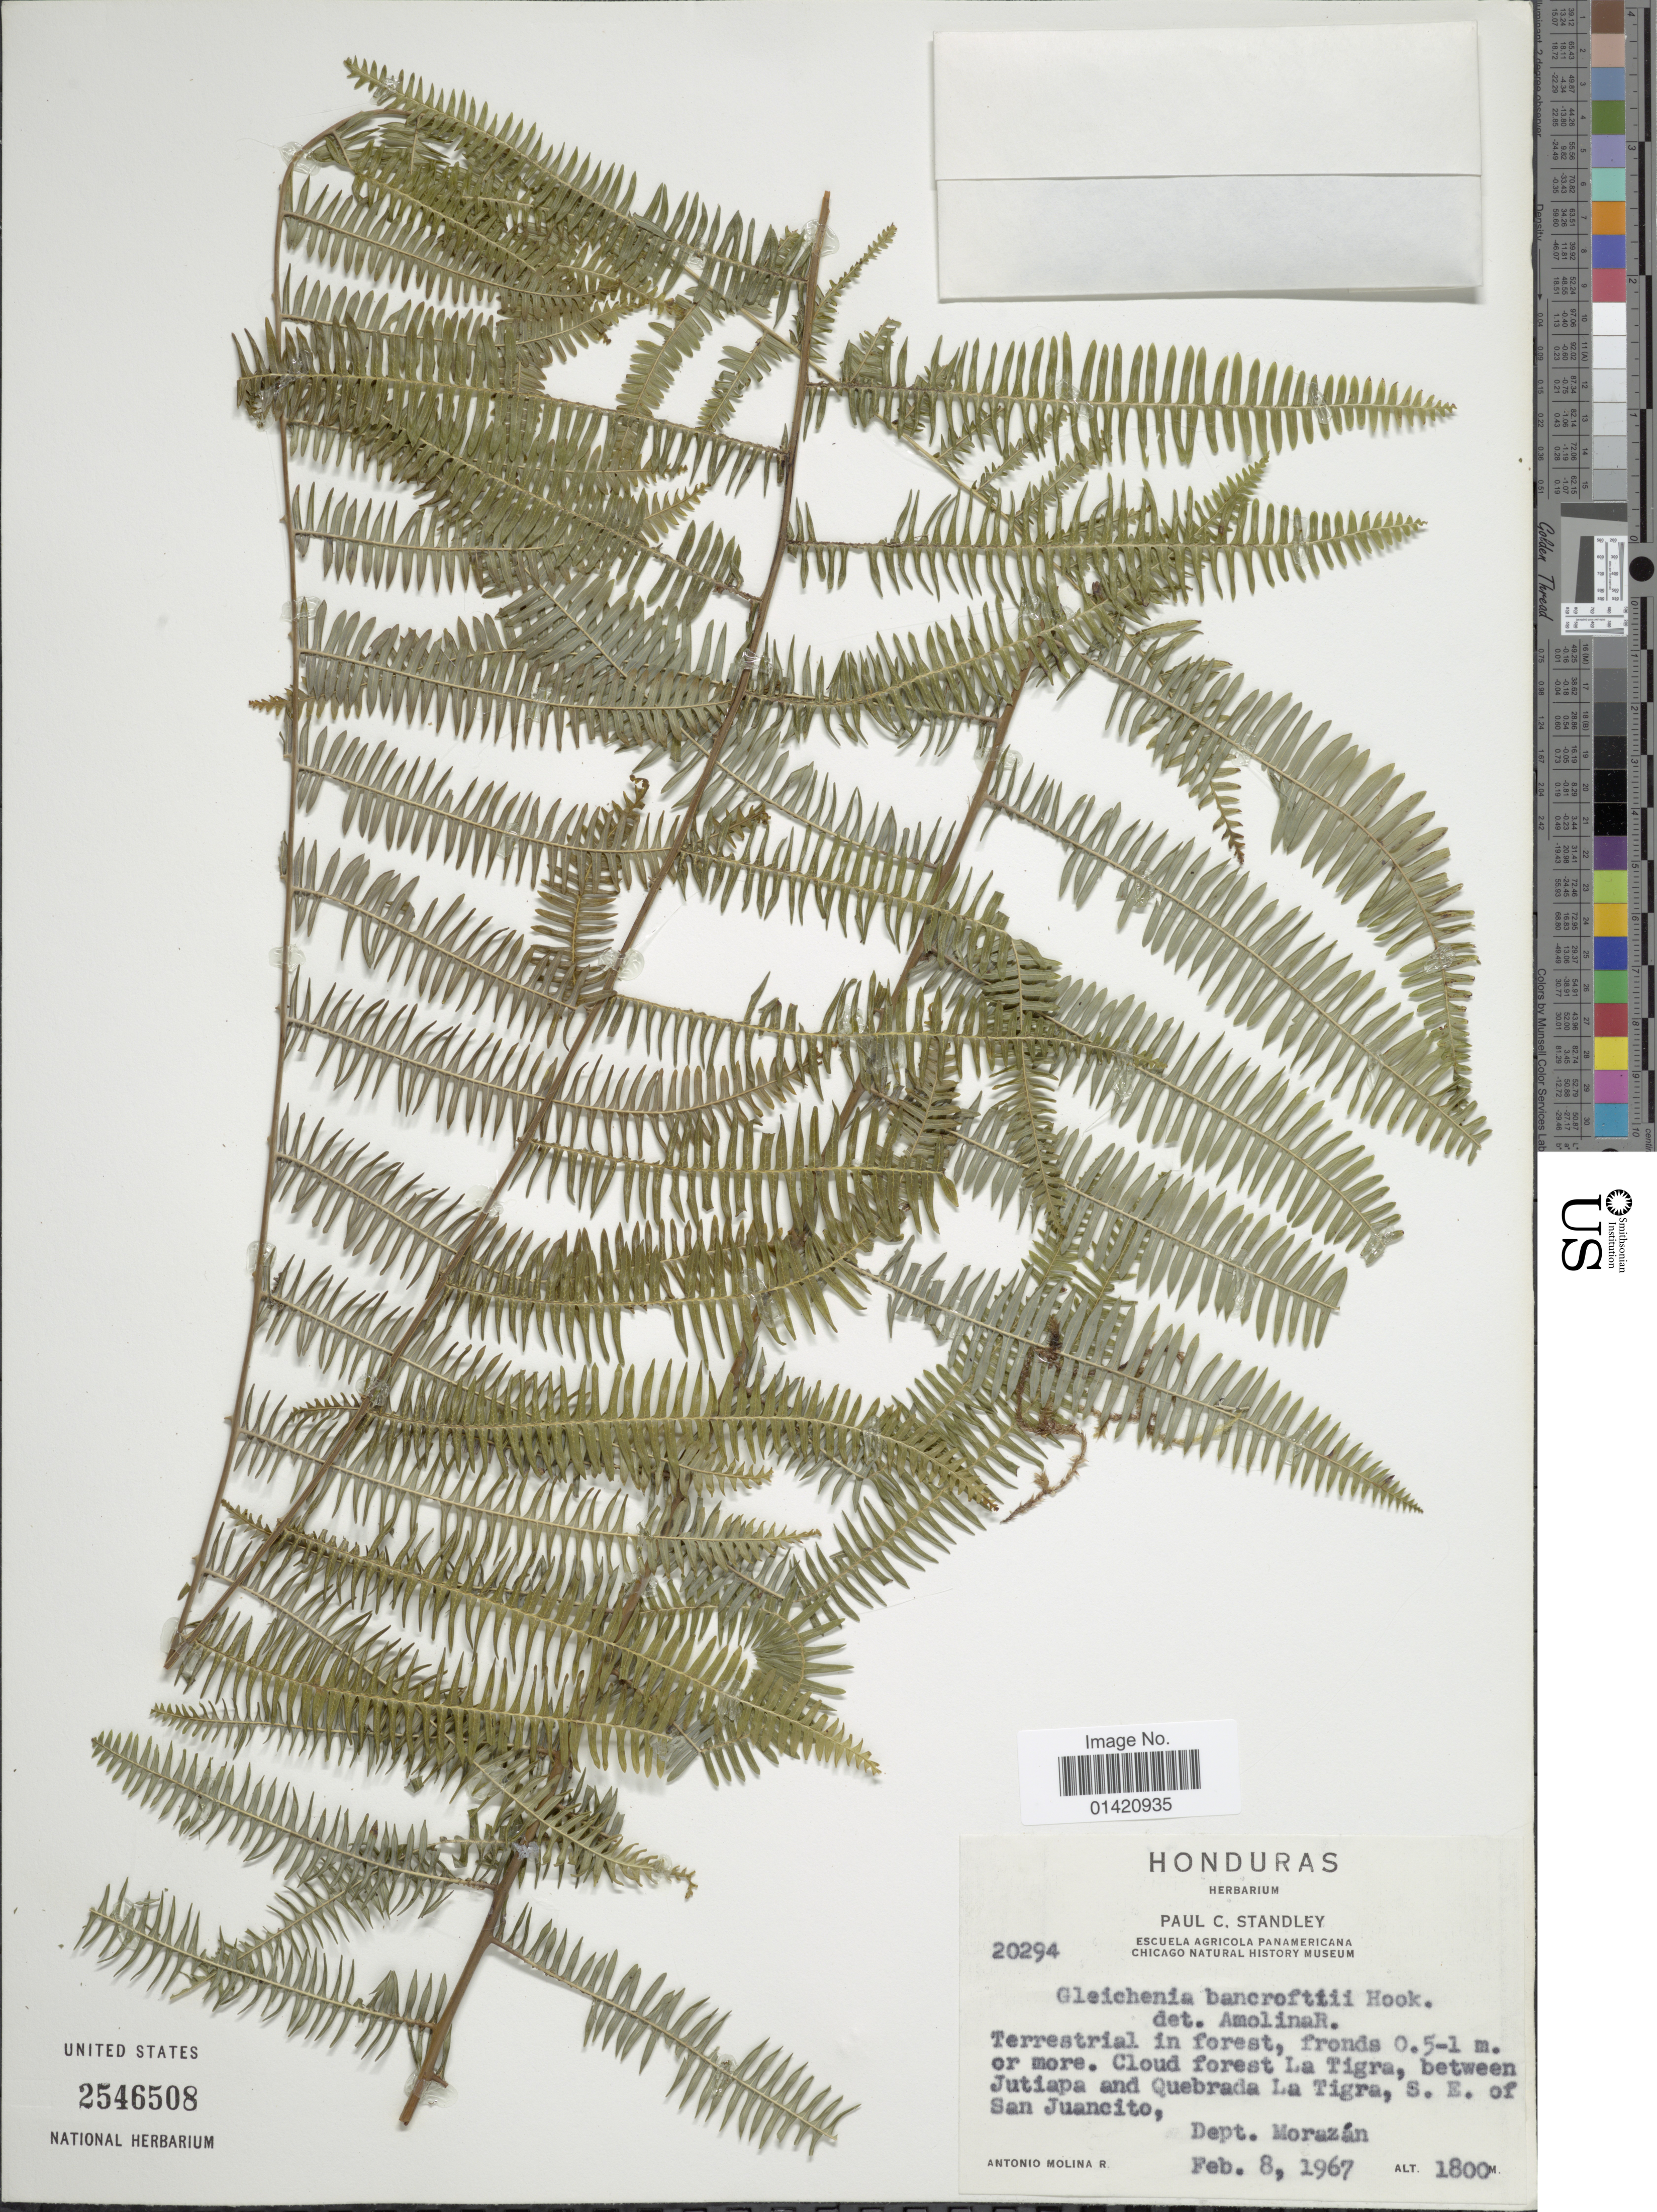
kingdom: Plantae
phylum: Tracheophyta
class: Polypodiopsida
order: Gleicheniales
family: Gleicheniaceae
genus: Diplopterygium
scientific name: Diplopterygium bancroftii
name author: (Hook.) A.R. Sm.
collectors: A. Molina R.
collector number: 20294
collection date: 1967-02-08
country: Honduras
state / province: Fco. Morazán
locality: Cloud forest La Tigra, between Jutiapa and Quebrada La Tigra, S.E. of San Juancito, Dept Morazán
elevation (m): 1800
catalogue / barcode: US 2546508